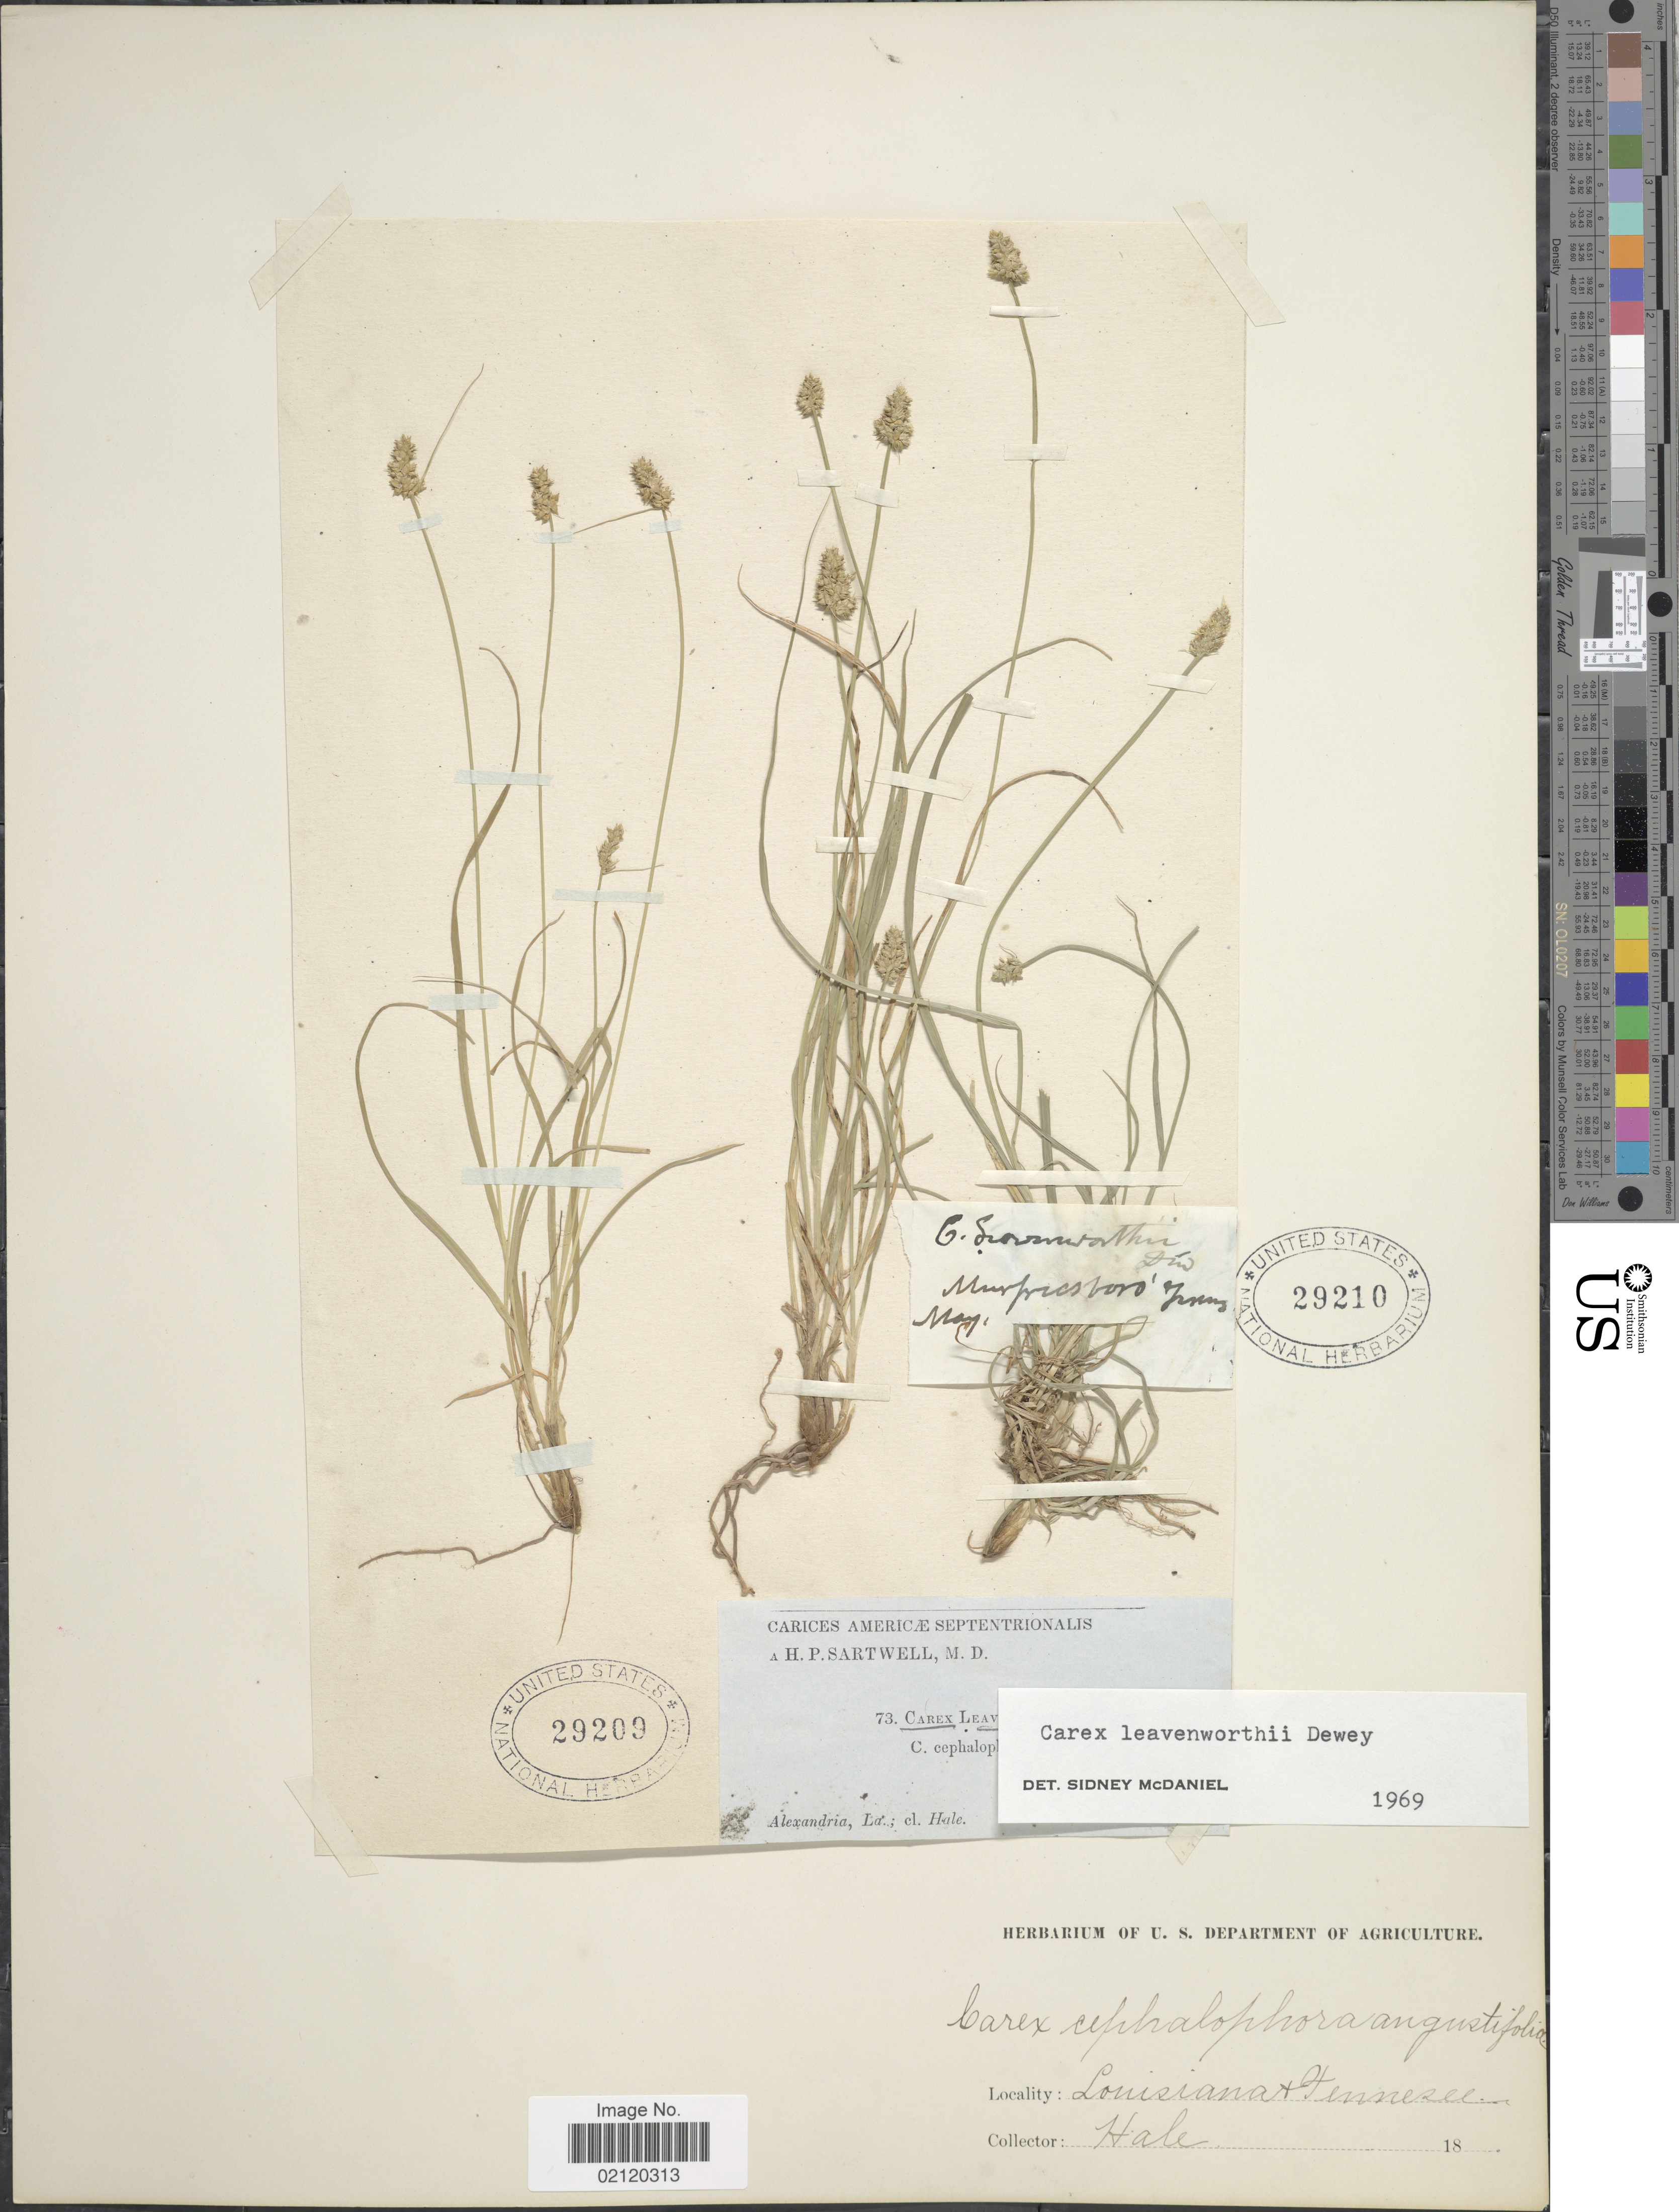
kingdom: Plantae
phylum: Tracheophyta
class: Liliopsida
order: Poales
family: Cyperaceae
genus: Carex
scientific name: Carex leavenworthii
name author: Dewey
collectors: -- Hale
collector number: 73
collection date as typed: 18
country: United States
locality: Louisiana & Tennessee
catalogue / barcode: US 29209